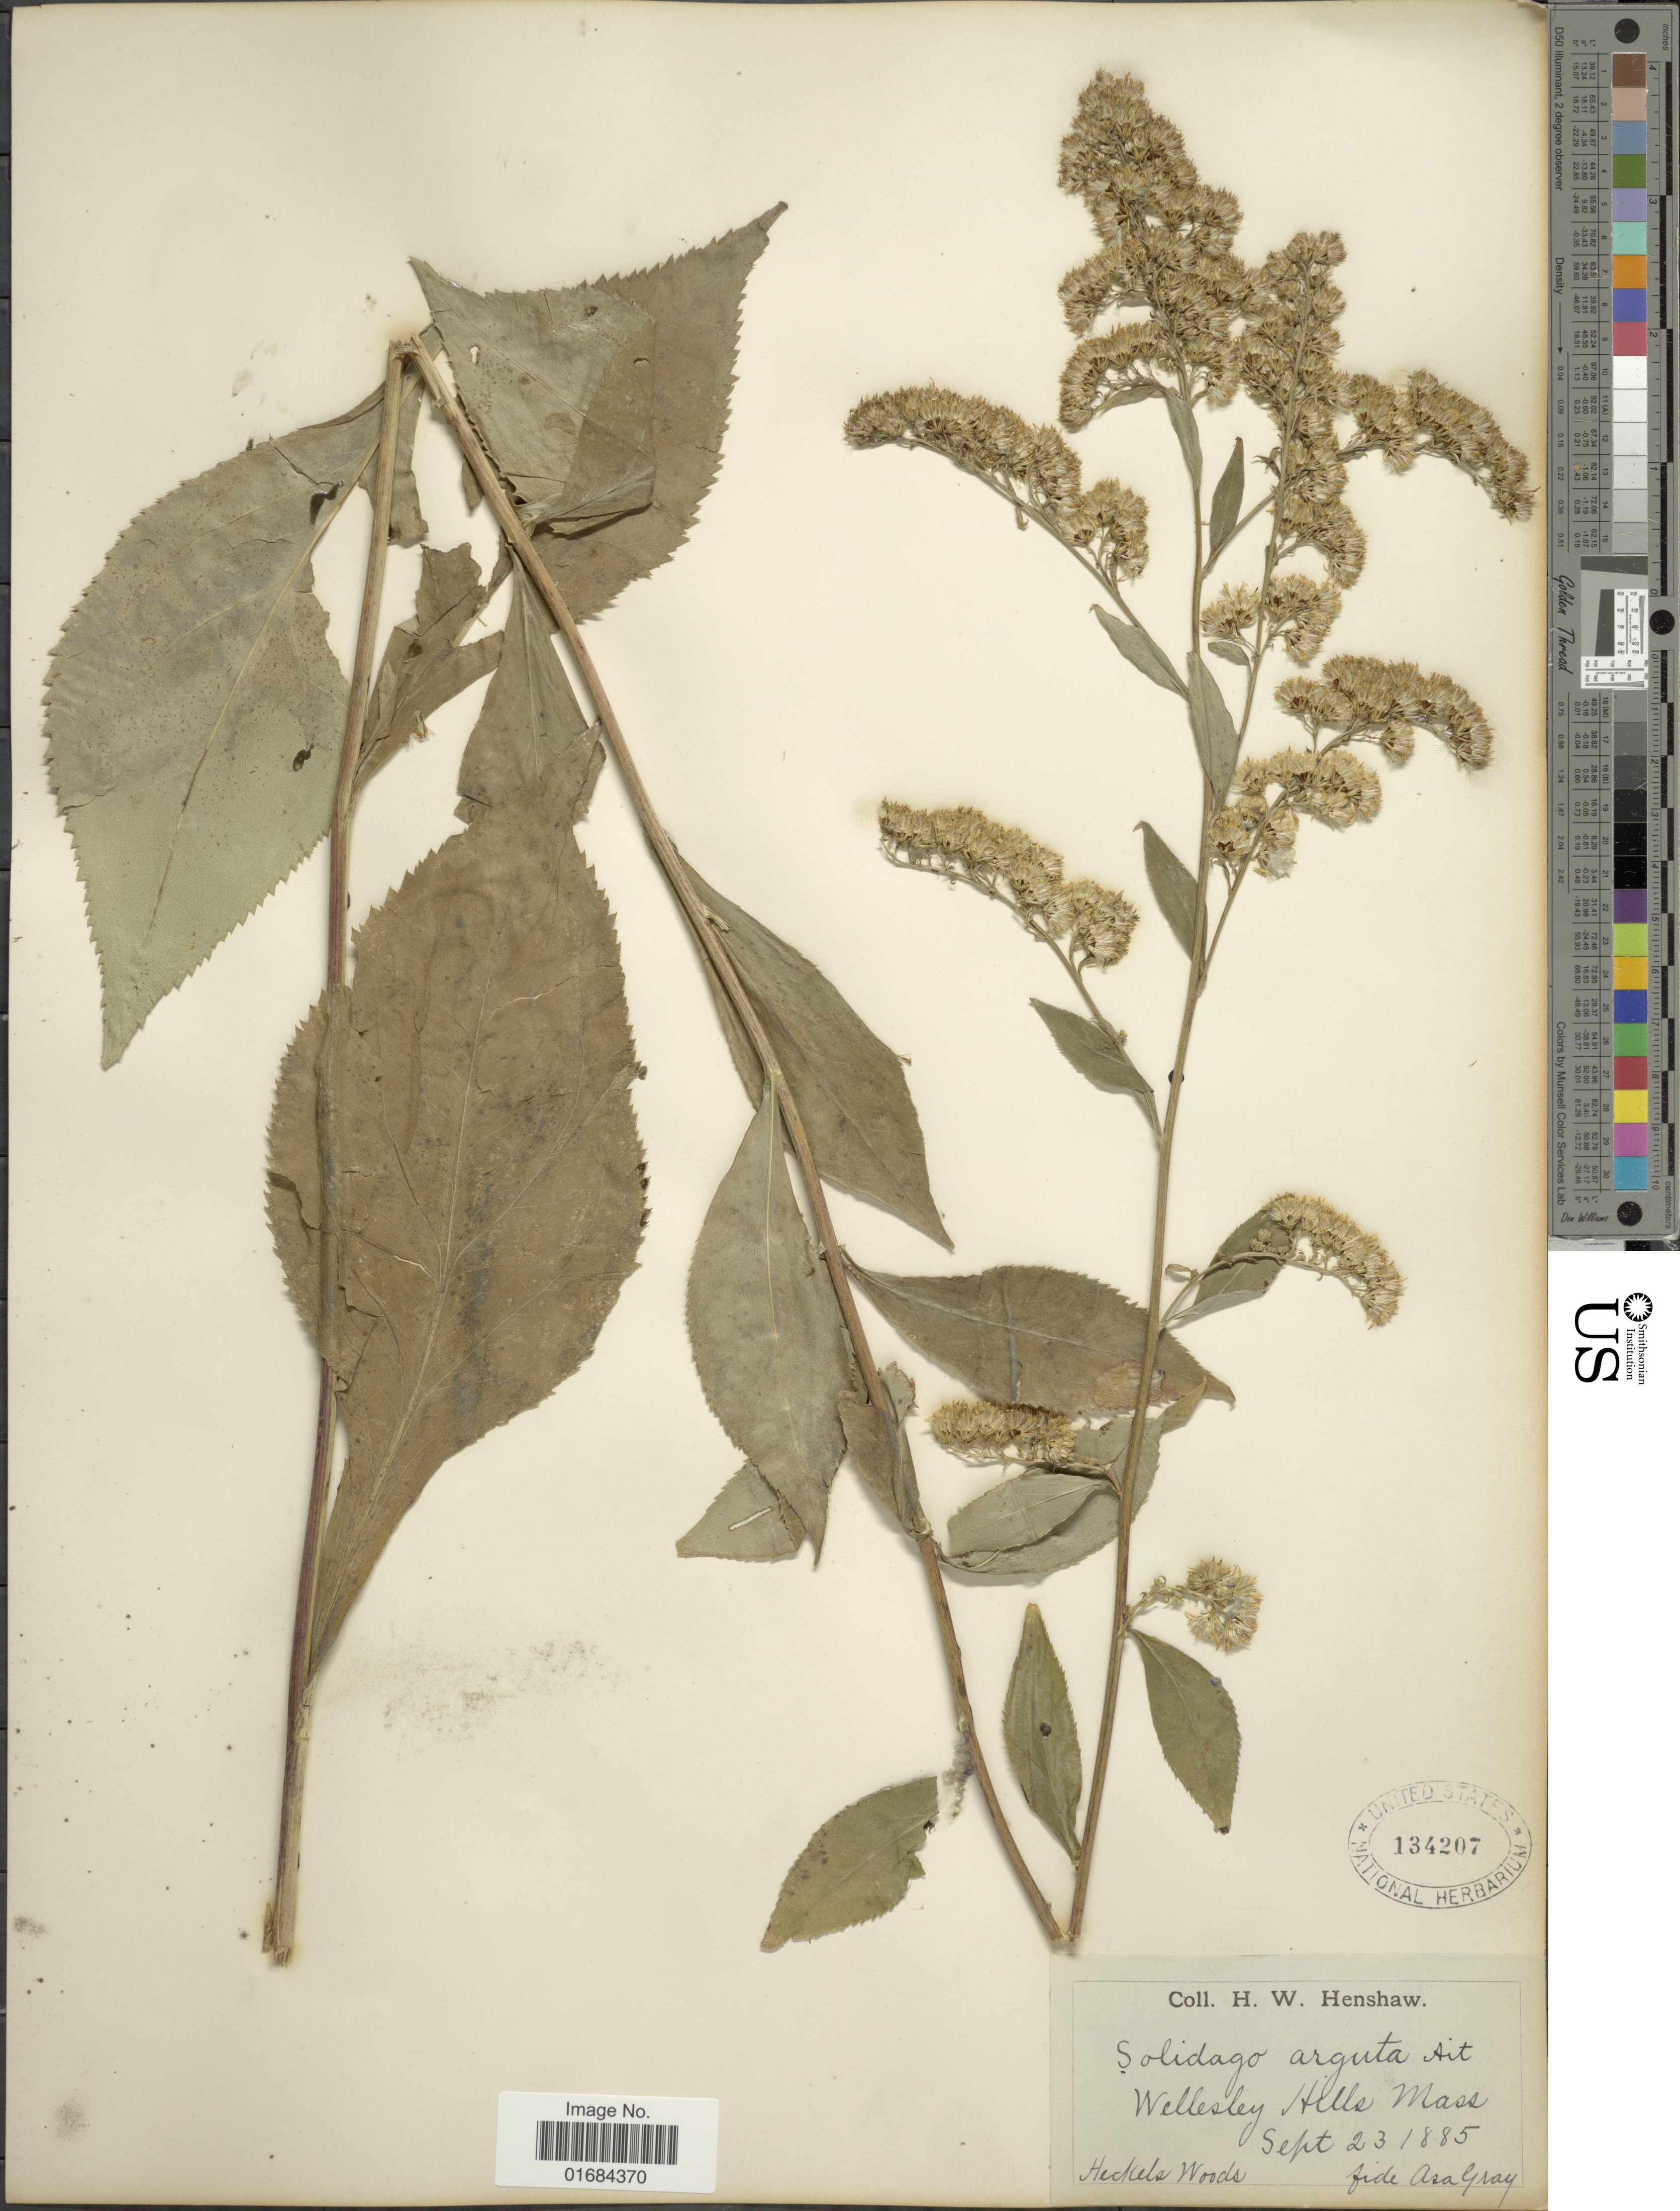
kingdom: Plantae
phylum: Tracheophyta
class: Magnoliopsida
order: Asterales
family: Asteraceae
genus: Solidago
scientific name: Solidago arguta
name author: Aiton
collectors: H. Henshaw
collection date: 1885-09-23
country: United States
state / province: Massachusetts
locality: Wellesley Hills.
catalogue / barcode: US 134207